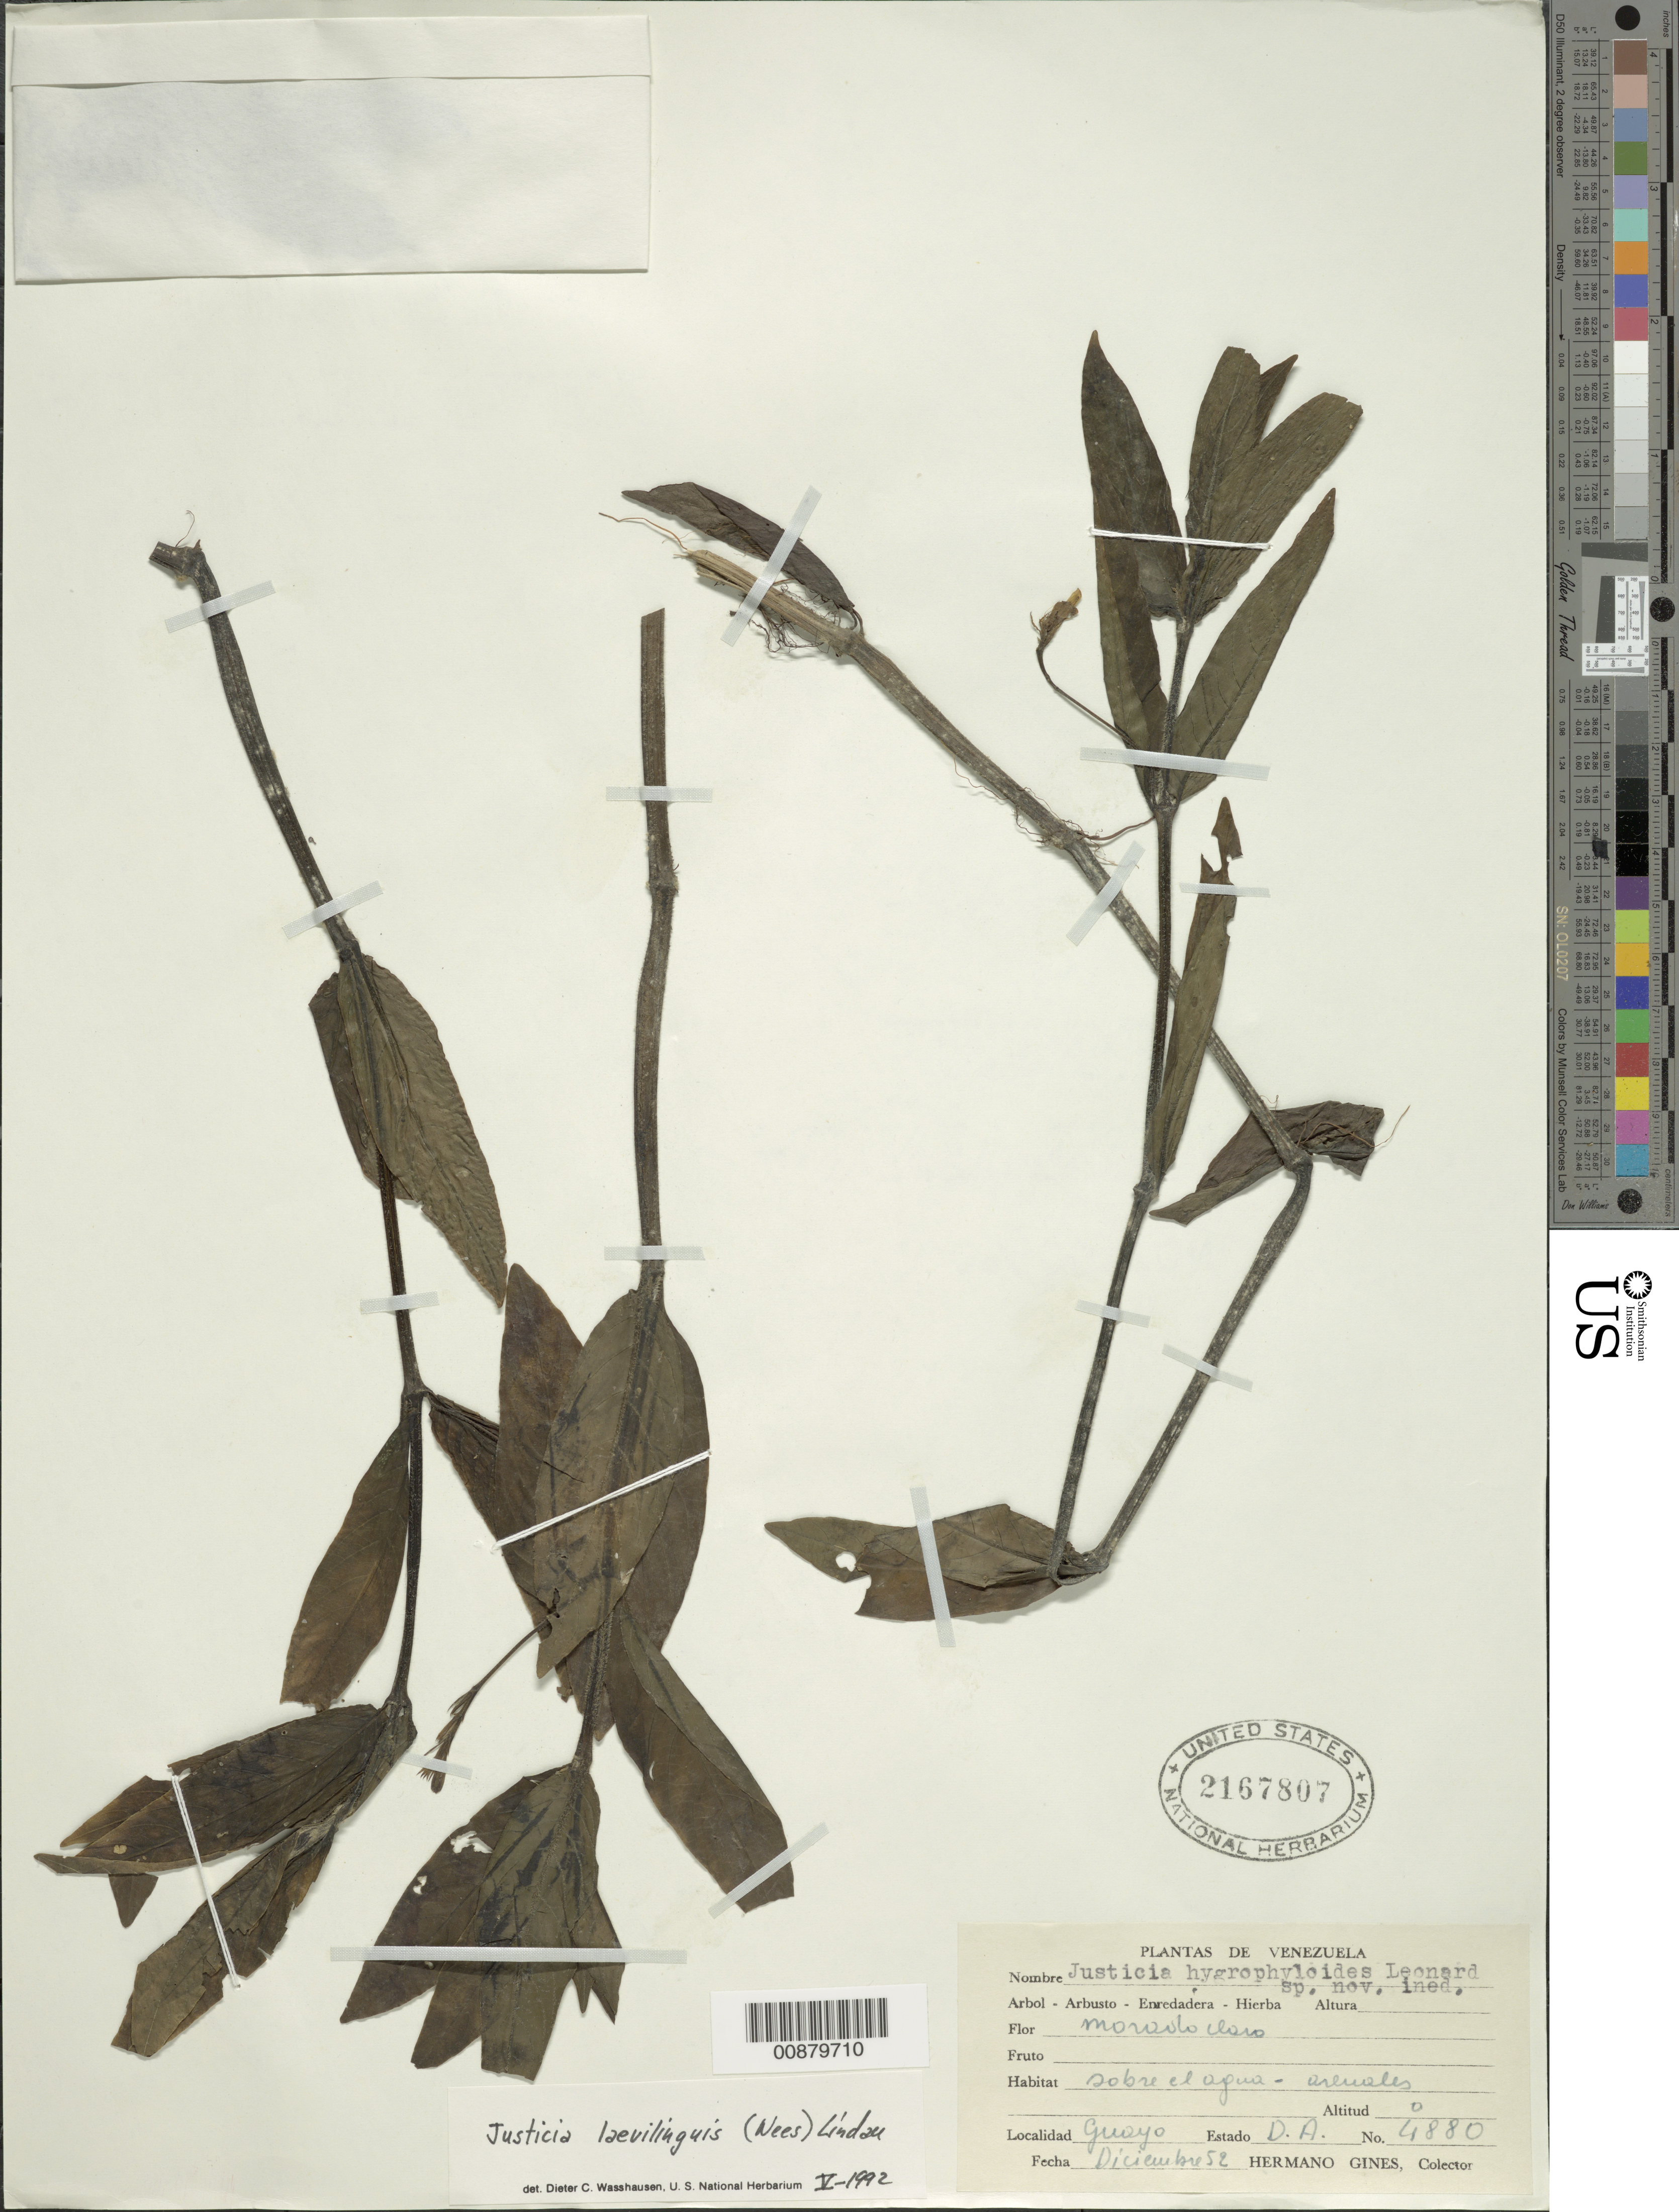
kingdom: Plantae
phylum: Tracheophyta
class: Magnoliopsida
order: Lamiales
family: Acanthaceae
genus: Justicia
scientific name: Justicia laevilinguis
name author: (Nees) Lindau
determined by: Wasshausen, Dieter C., (BOT), Smithsonian Institution - National Museum of Natural History (UNITED STATES)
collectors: H. Gines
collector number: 4880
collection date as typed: Dec-52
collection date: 1952-12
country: Venezuela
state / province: Delta Amacuro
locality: Guayo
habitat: Sobre el agua -areuales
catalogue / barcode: US 2167807